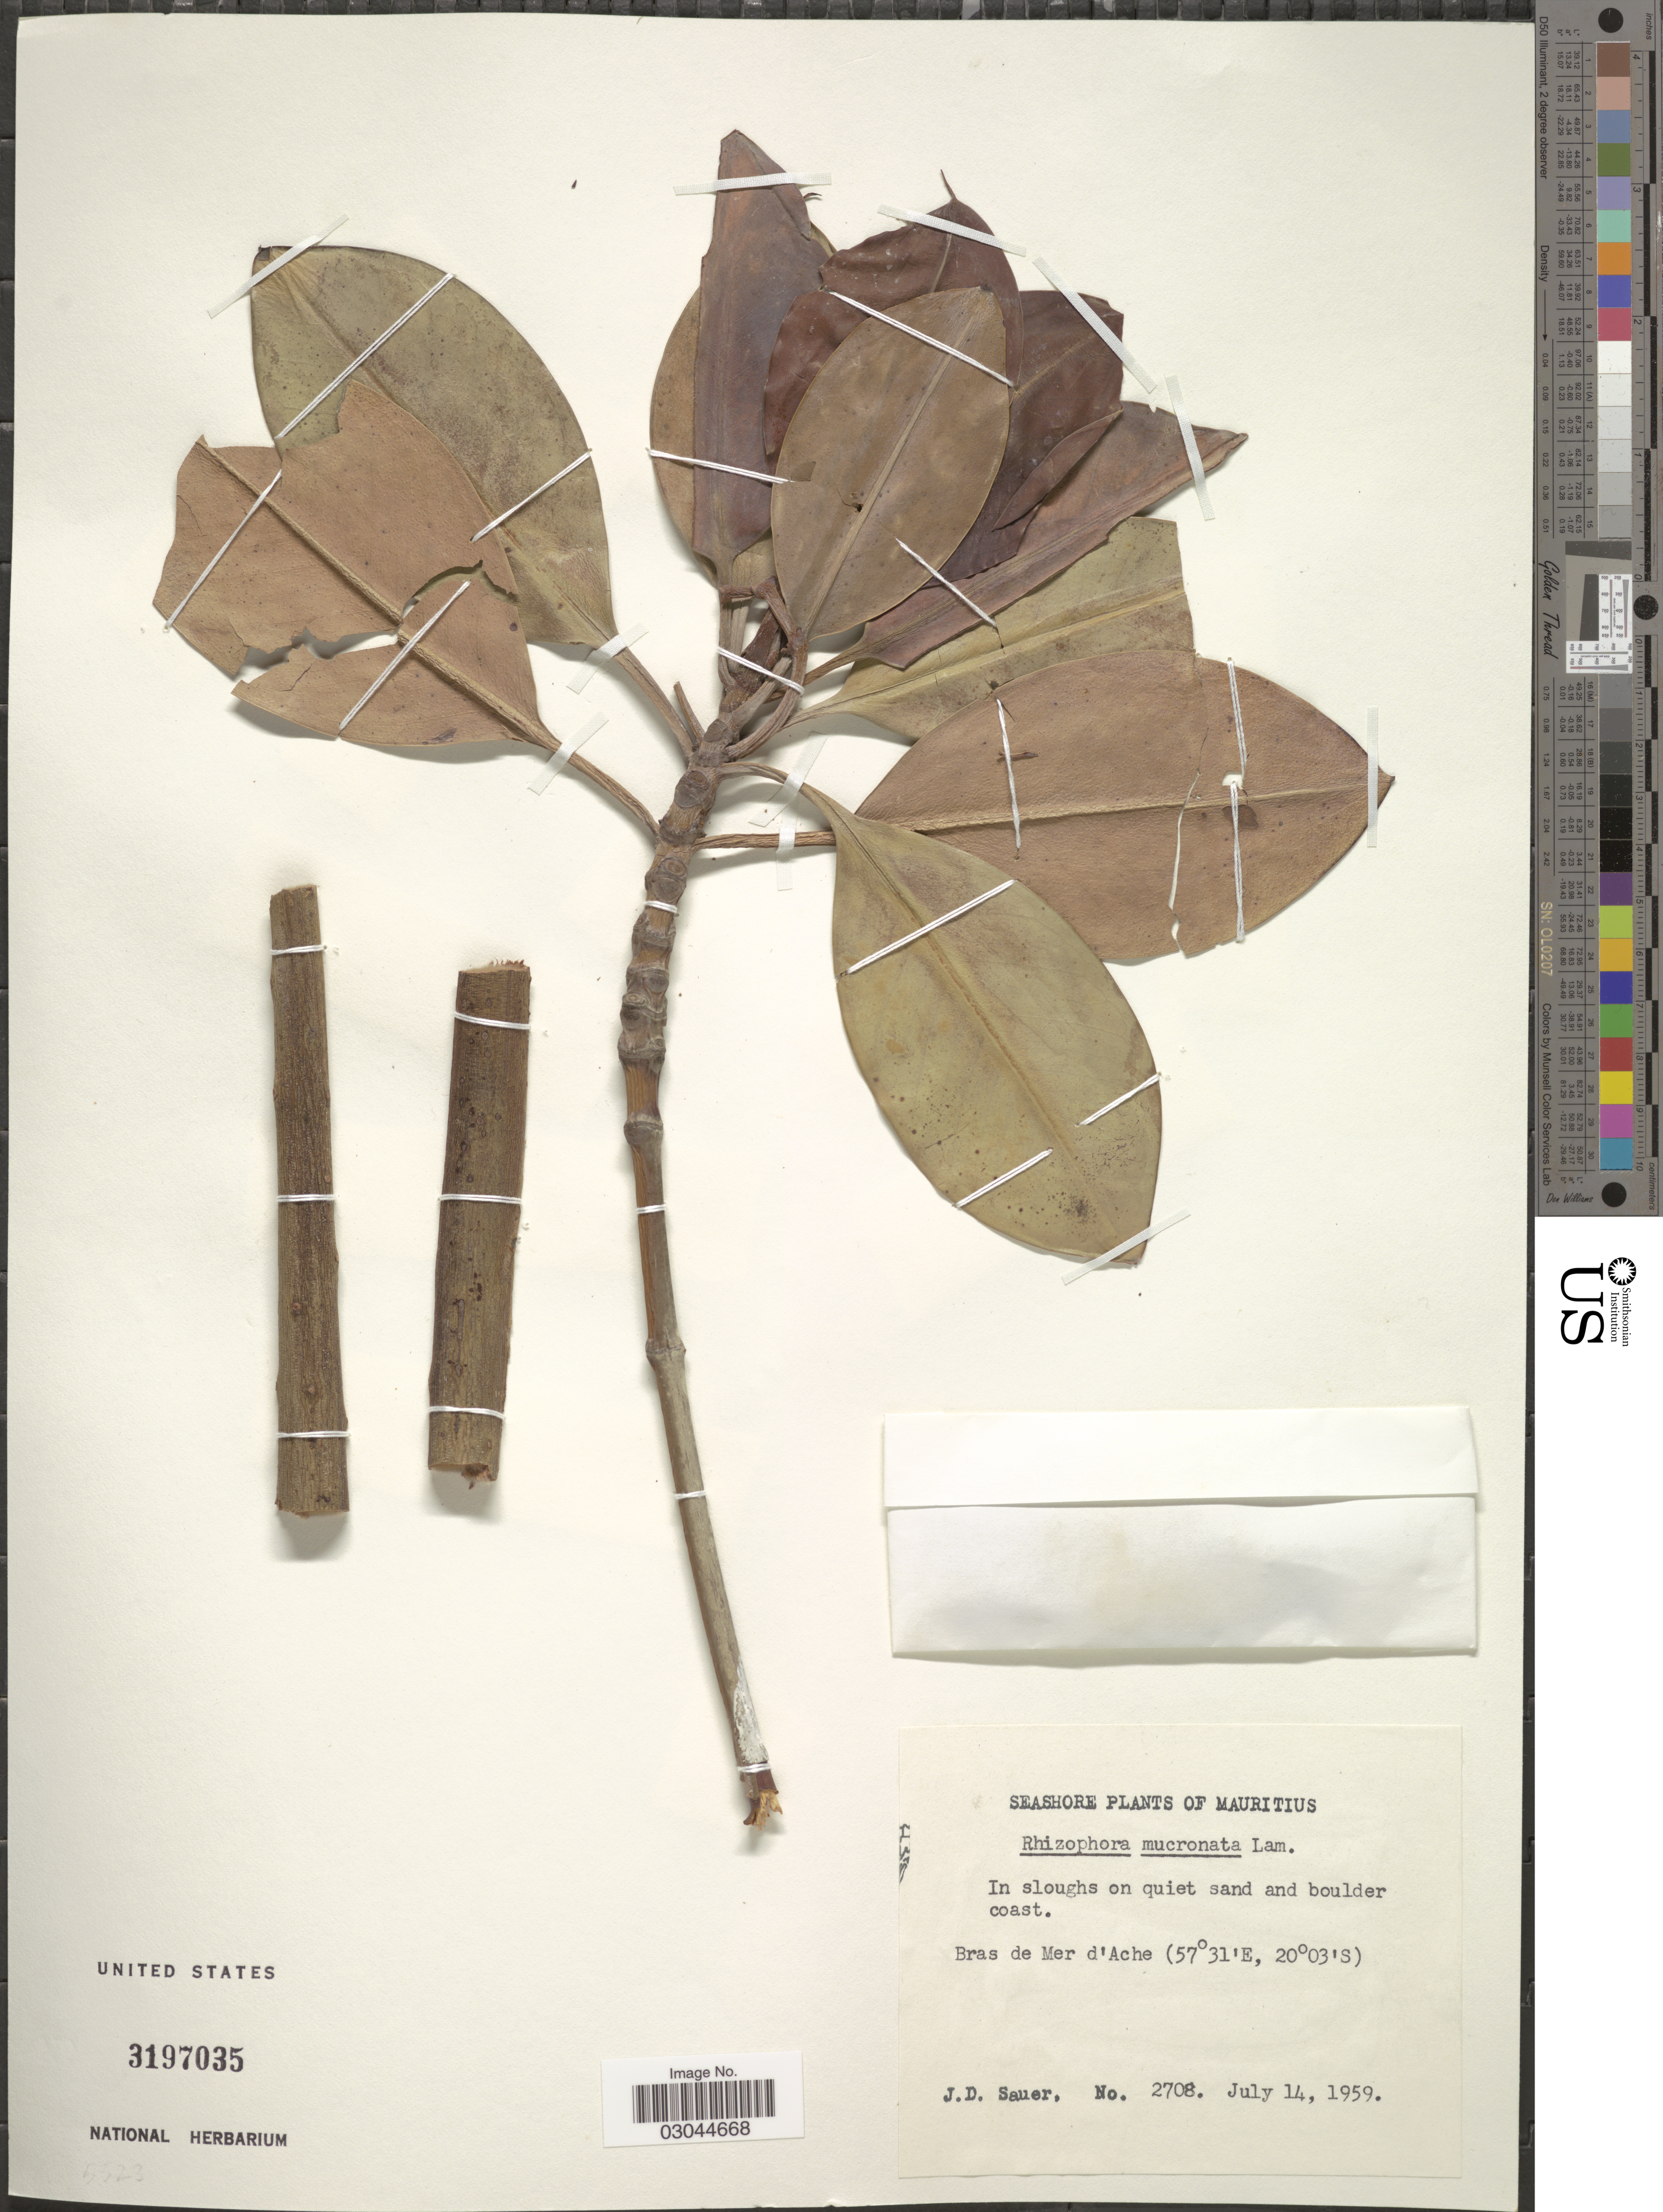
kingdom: Plantae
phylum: Tracheophyta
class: Magnoliopsida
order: Malpighiales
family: Rhizophoraceae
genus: Rhizophora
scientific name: Rhizophora mucronata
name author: Lam.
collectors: J. D. Sauer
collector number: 2708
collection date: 1959-07-14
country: Mauritius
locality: Seashore. In sloughs on quiet sand and boulder coast. Bras de Mer d'Ache.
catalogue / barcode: US 3197035